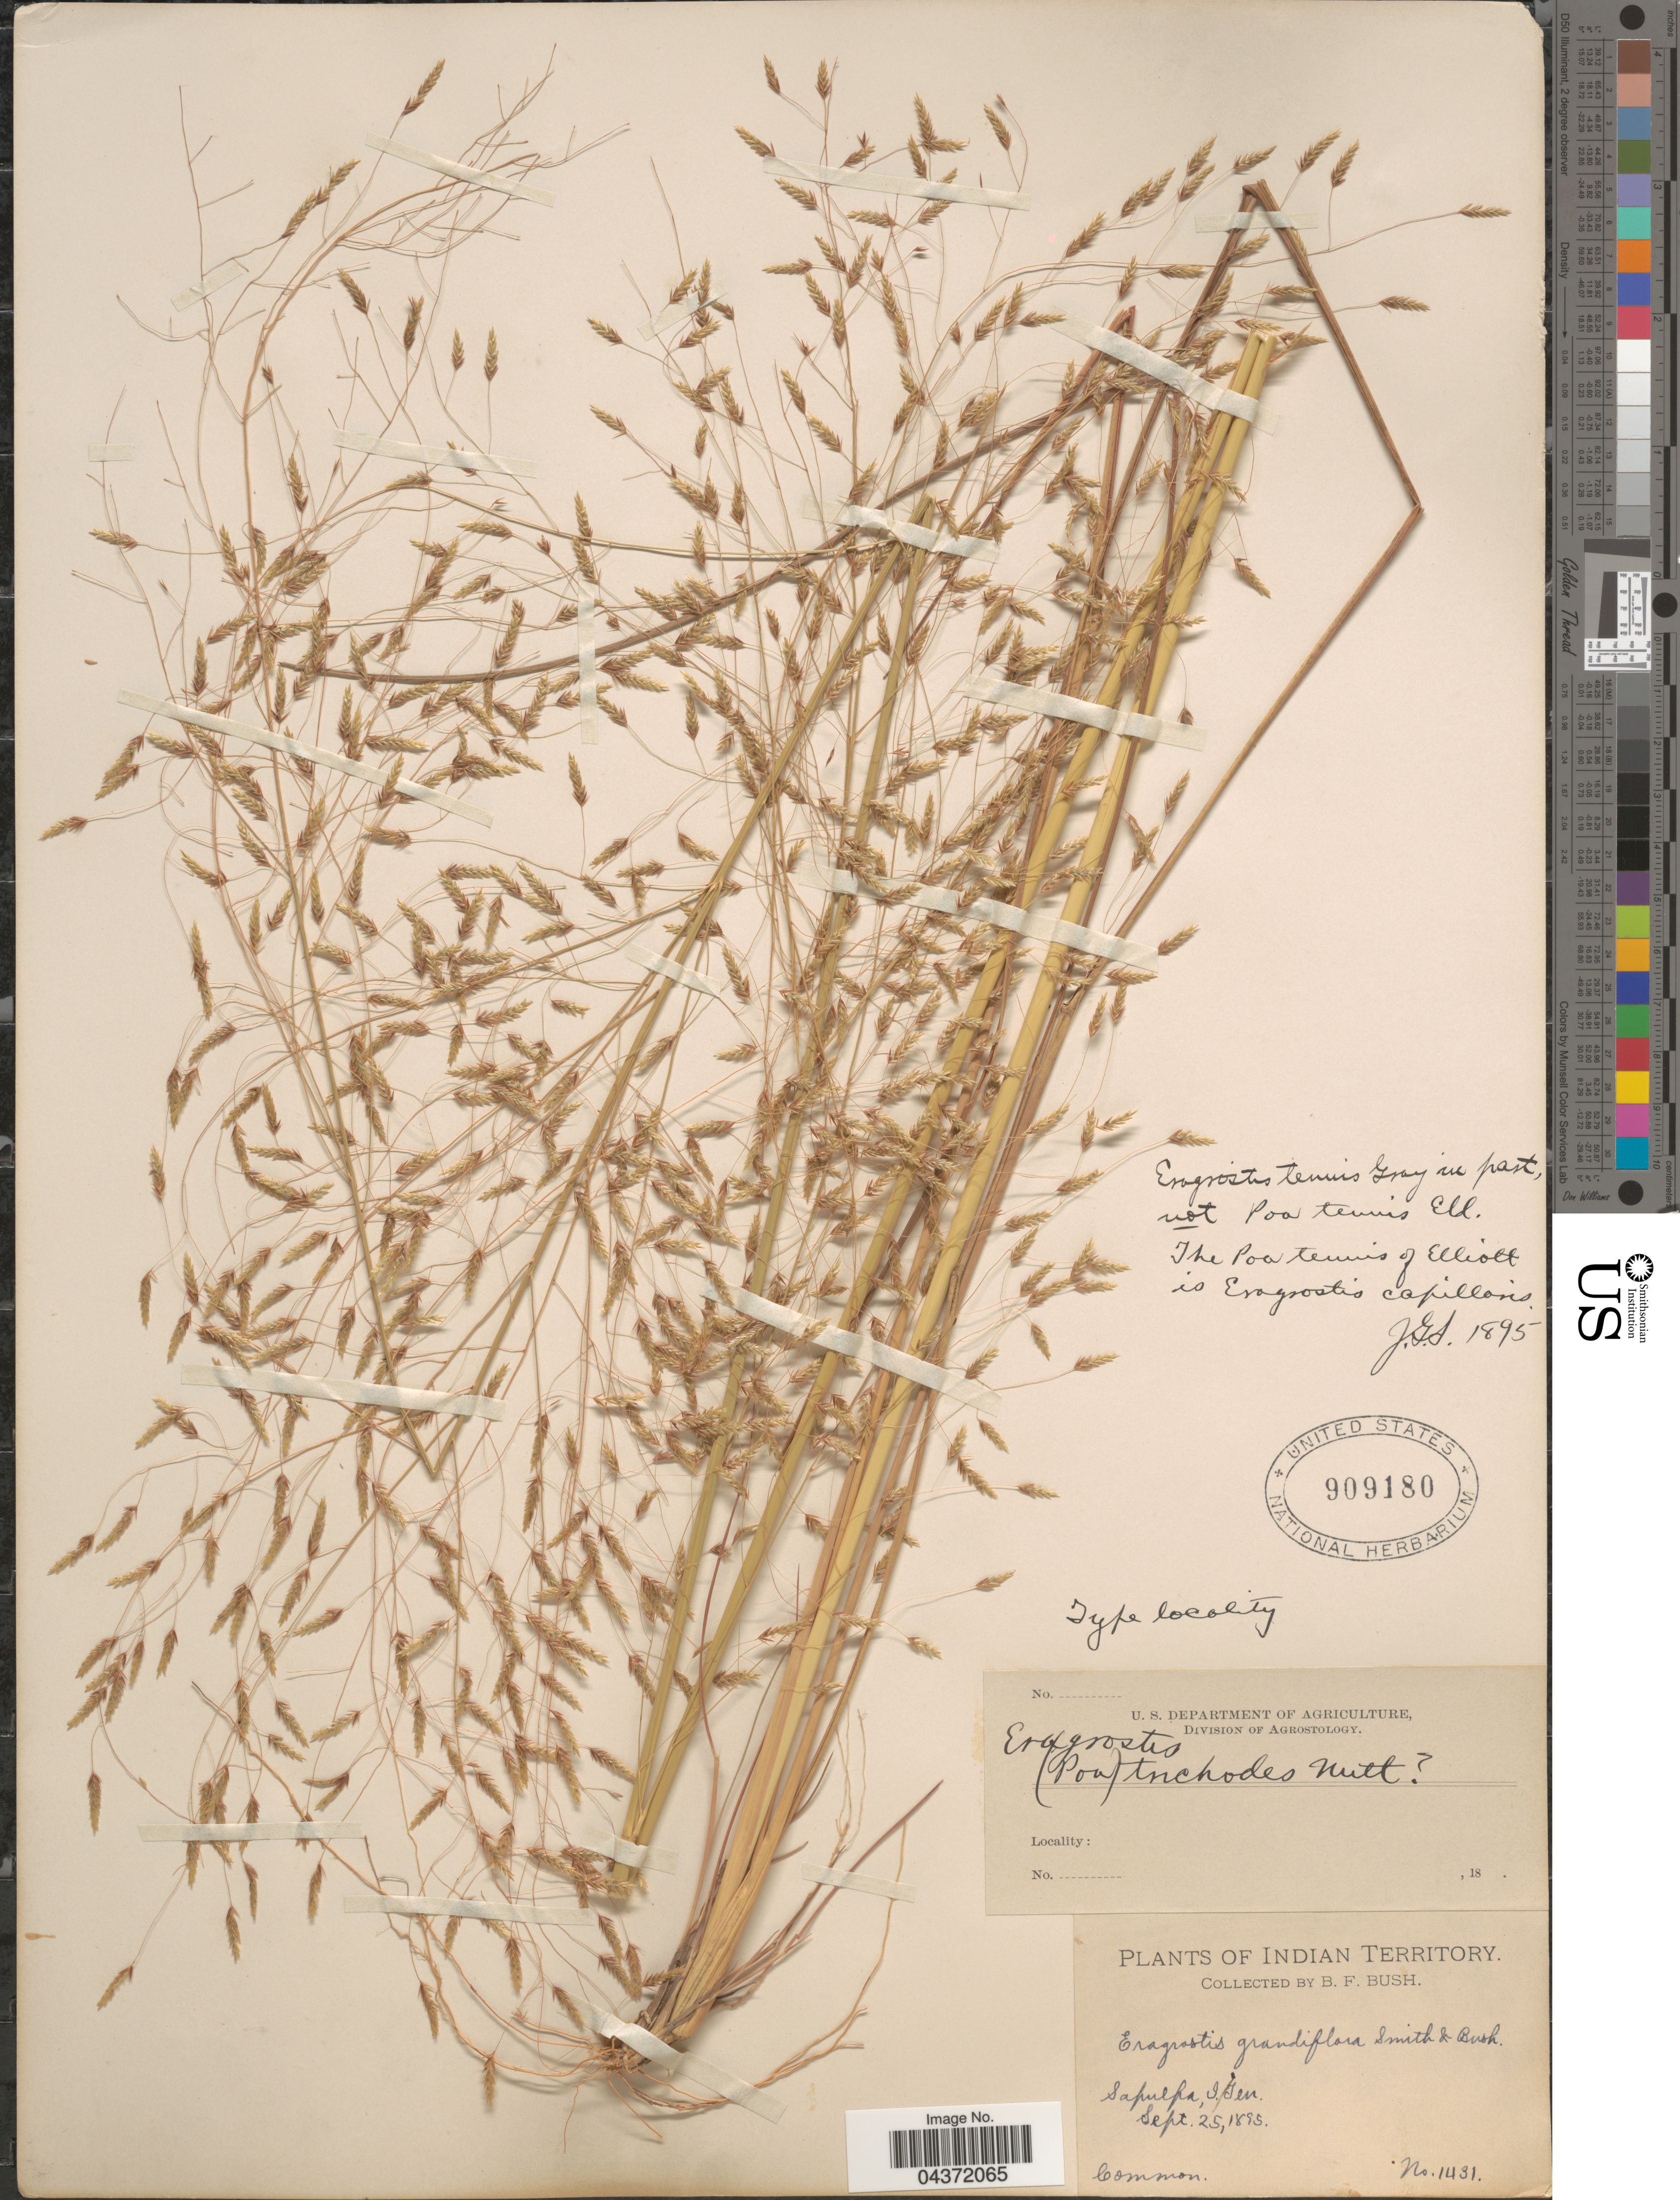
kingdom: Plantae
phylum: Tracheophyta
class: Liliopsida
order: Poales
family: Poaceae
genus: Eragrostis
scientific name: Eragrostis trichodes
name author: (Nutt.) Alph. Wood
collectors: B. F. Bush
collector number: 1431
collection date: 1895-09-25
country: United States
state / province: Oklahoma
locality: Indian Territory. Sapulpa.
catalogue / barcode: US 909180